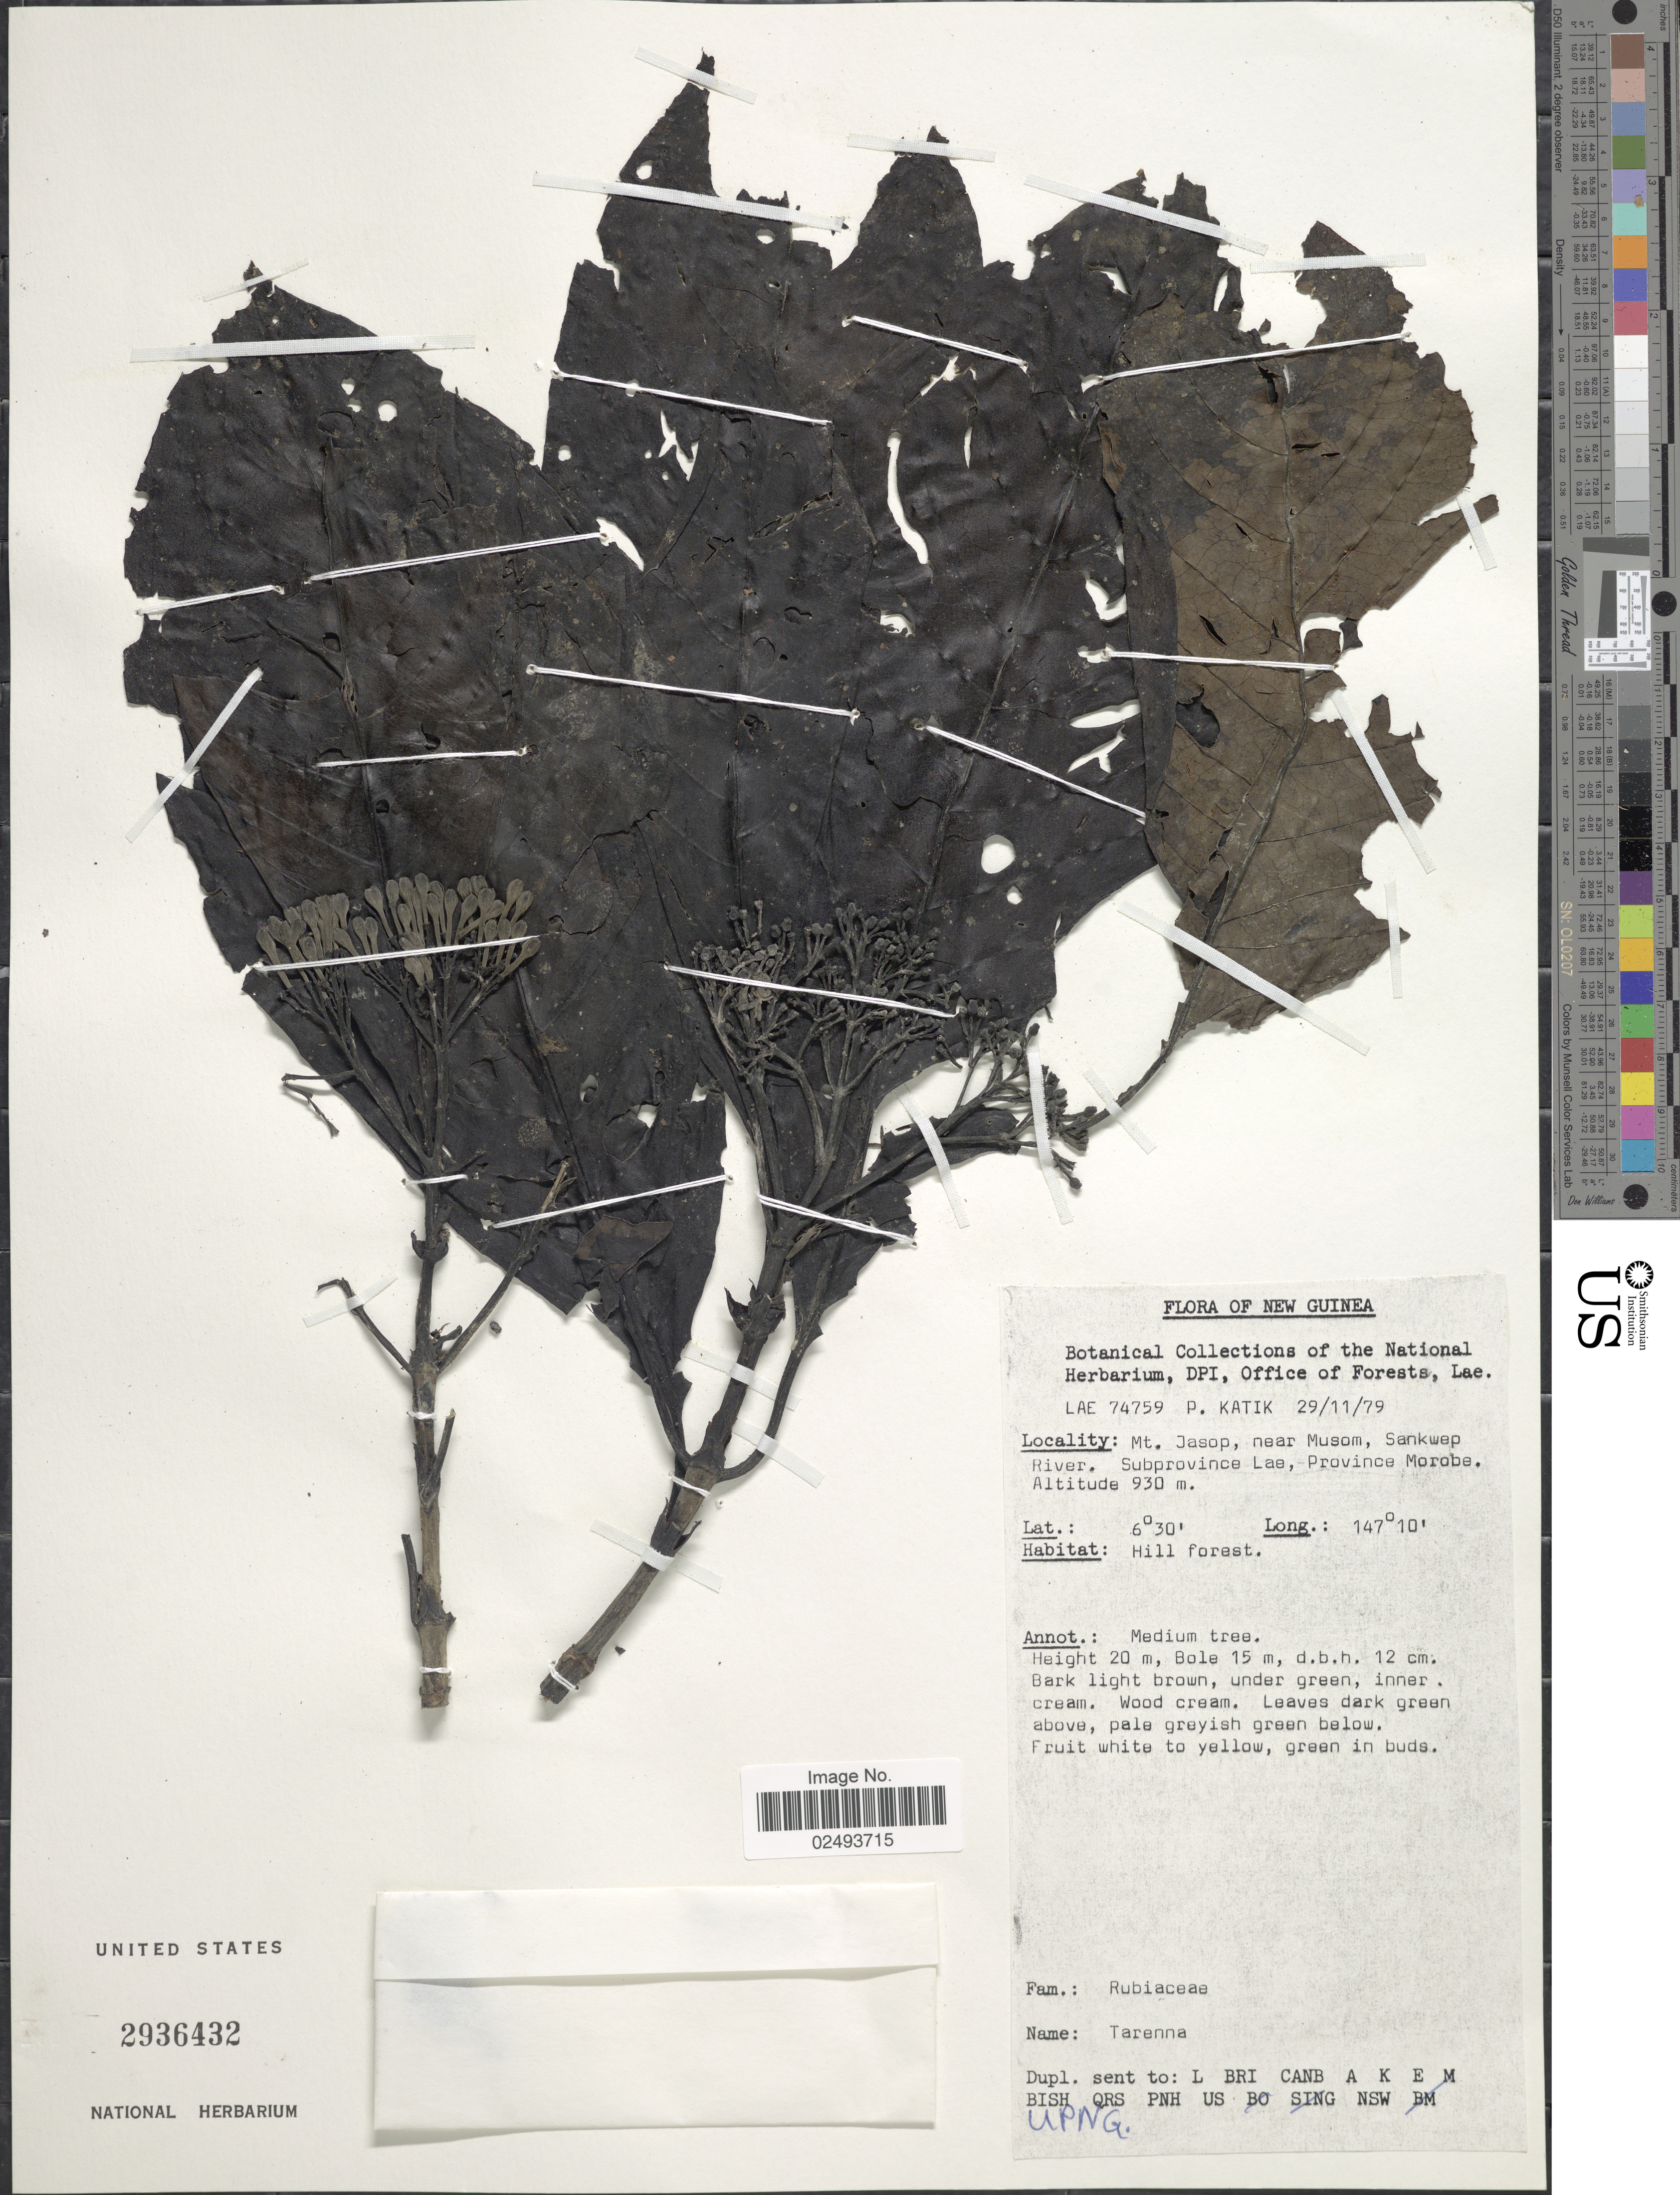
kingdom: Plantae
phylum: Tracheophyta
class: Magnoliopsida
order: Gentianales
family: Rubiaceae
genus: Tarenna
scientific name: Tarenna sambucina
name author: (G. Forst.) Drake ex Durand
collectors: P. Katik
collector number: LAE 74759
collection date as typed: Transcribed d/m/y: 29/11/79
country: Papua New Guinea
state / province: Morobe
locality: Mt. Jaops, near Musom, Sankwep River, Subprovince Lae, Province Morobe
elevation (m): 930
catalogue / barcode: US 2936432